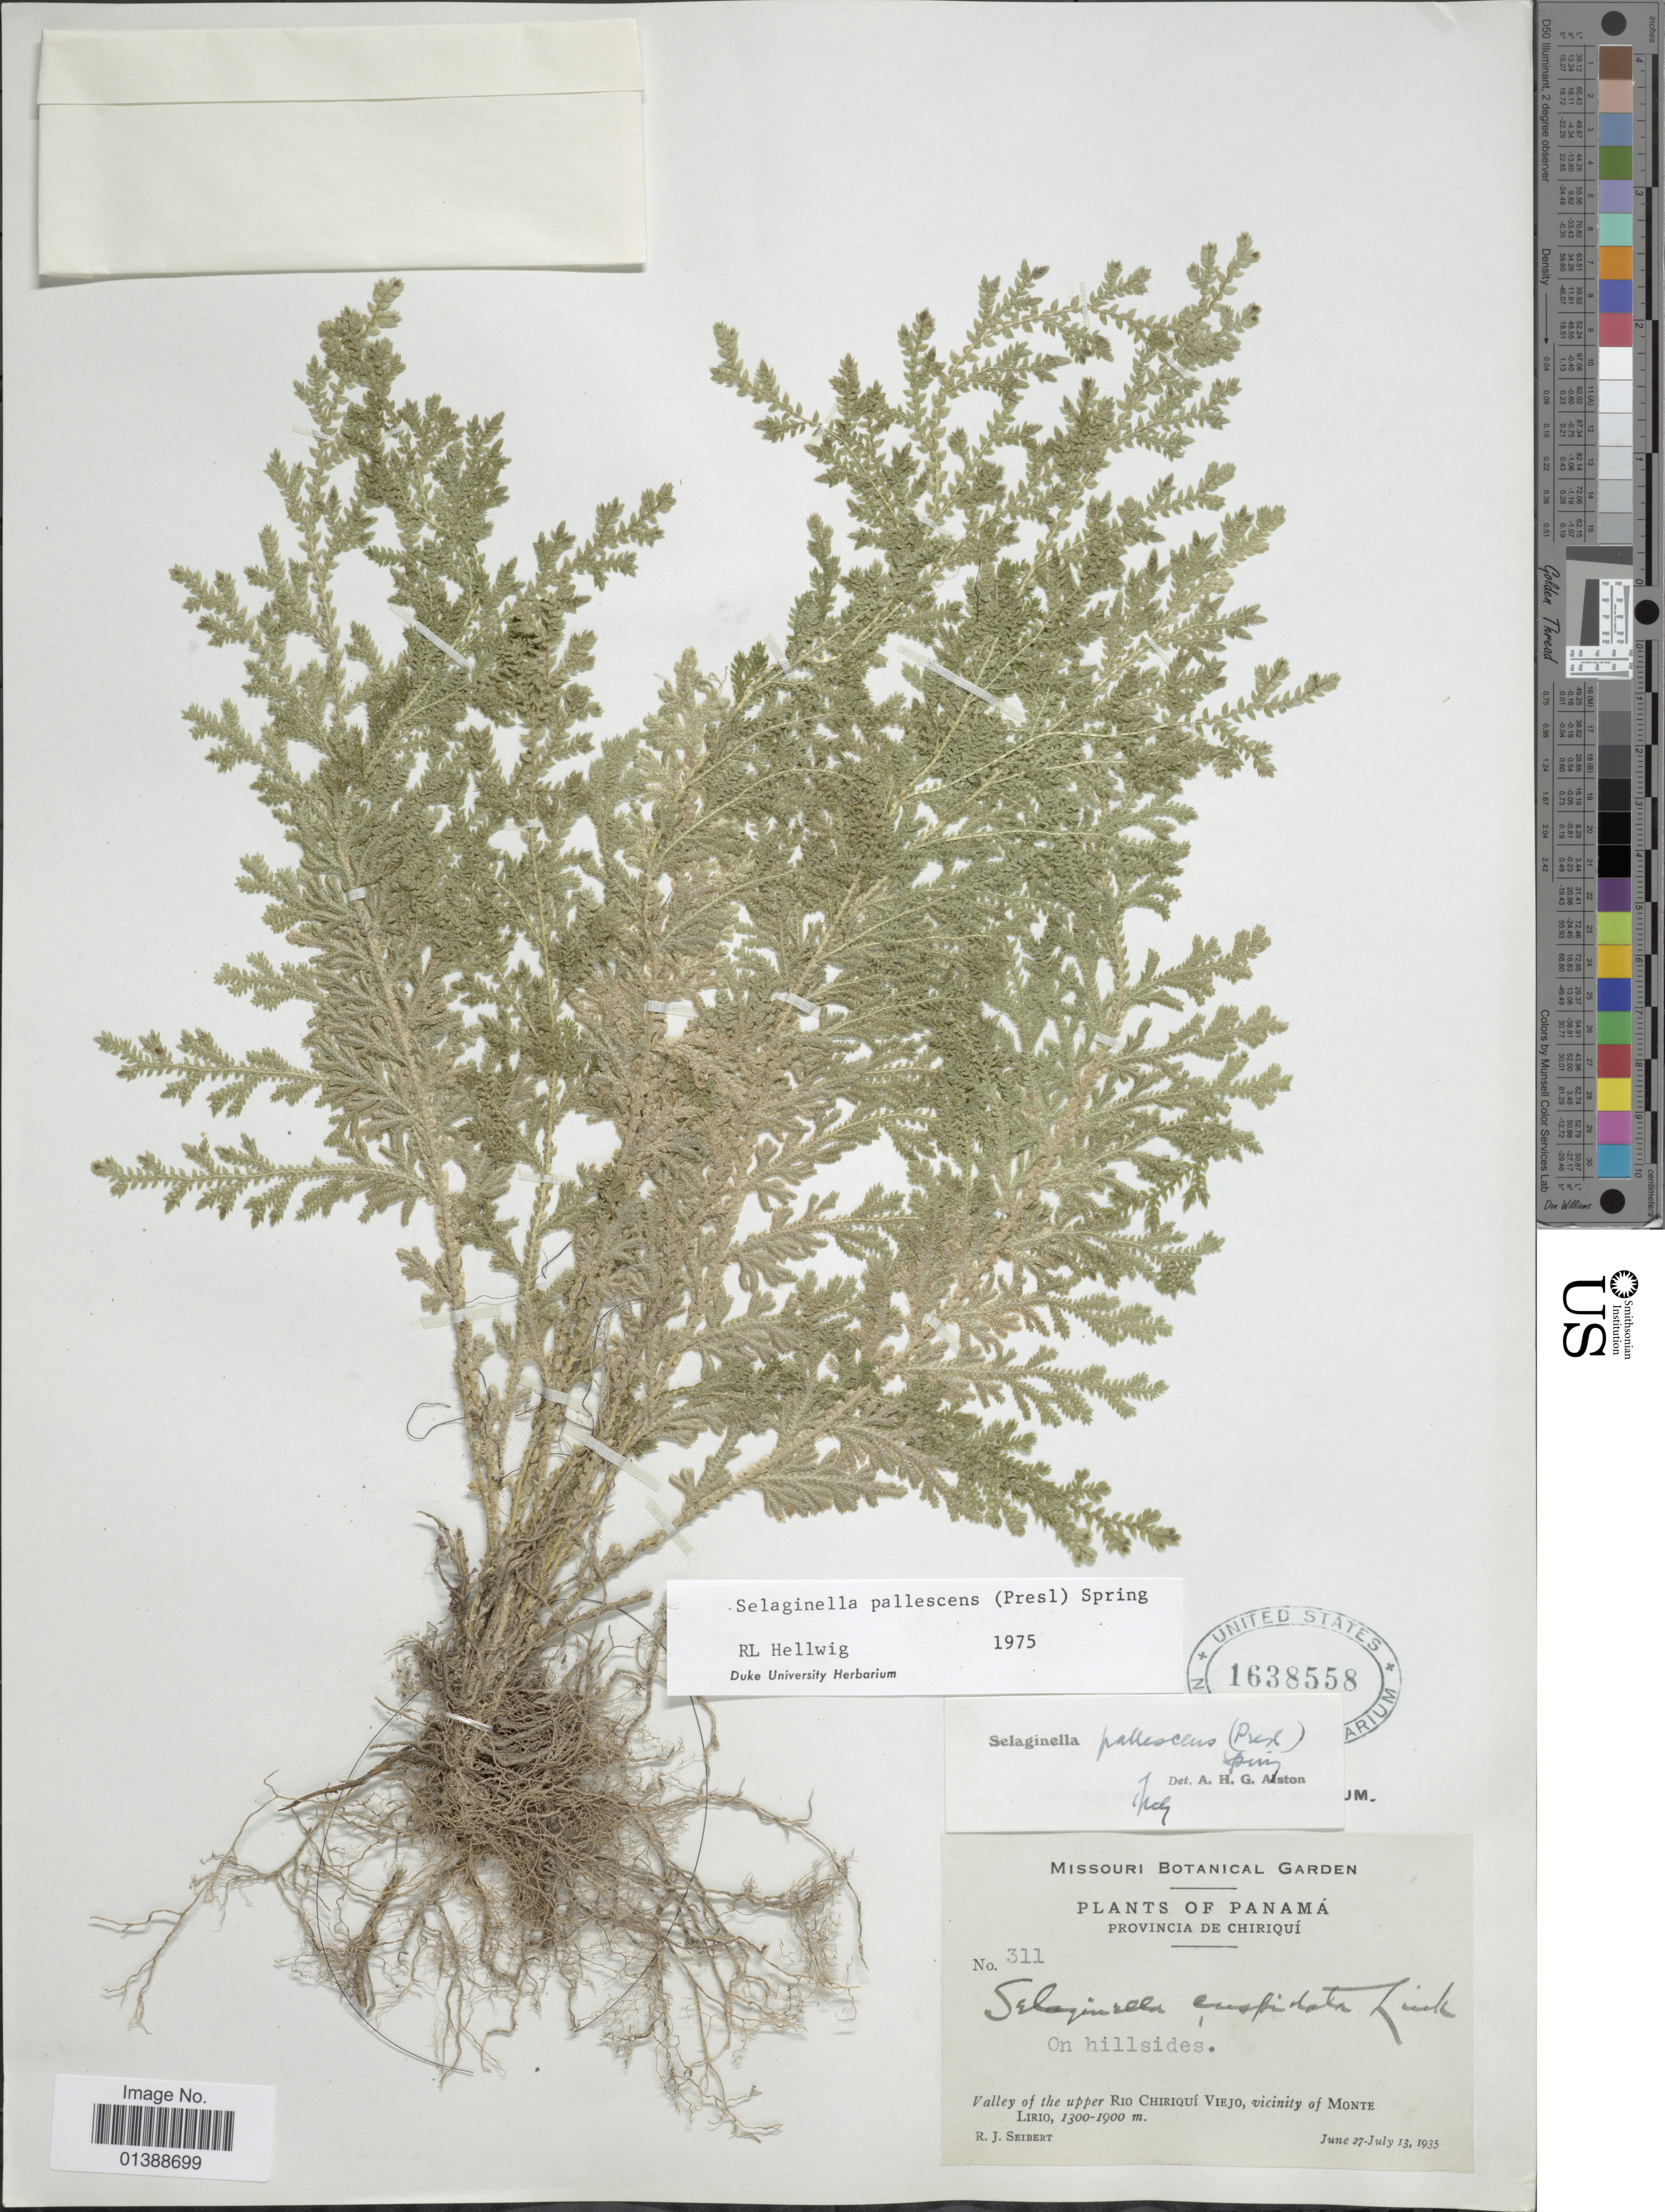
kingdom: Plantae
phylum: Tracheophyta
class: Lycopodiopsida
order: Selaginellales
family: Selaginellaceae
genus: Selaginella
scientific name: Selaginella pallescens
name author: (C. Presl) Spring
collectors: R. J. Seibert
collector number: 311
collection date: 1935-06-27/1935-07-13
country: Panama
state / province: Chiriqui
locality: Valley of the upper Rio Chiriqui Viejo, vicinity of Monte Lirio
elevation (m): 1300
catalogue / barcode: US 1638558